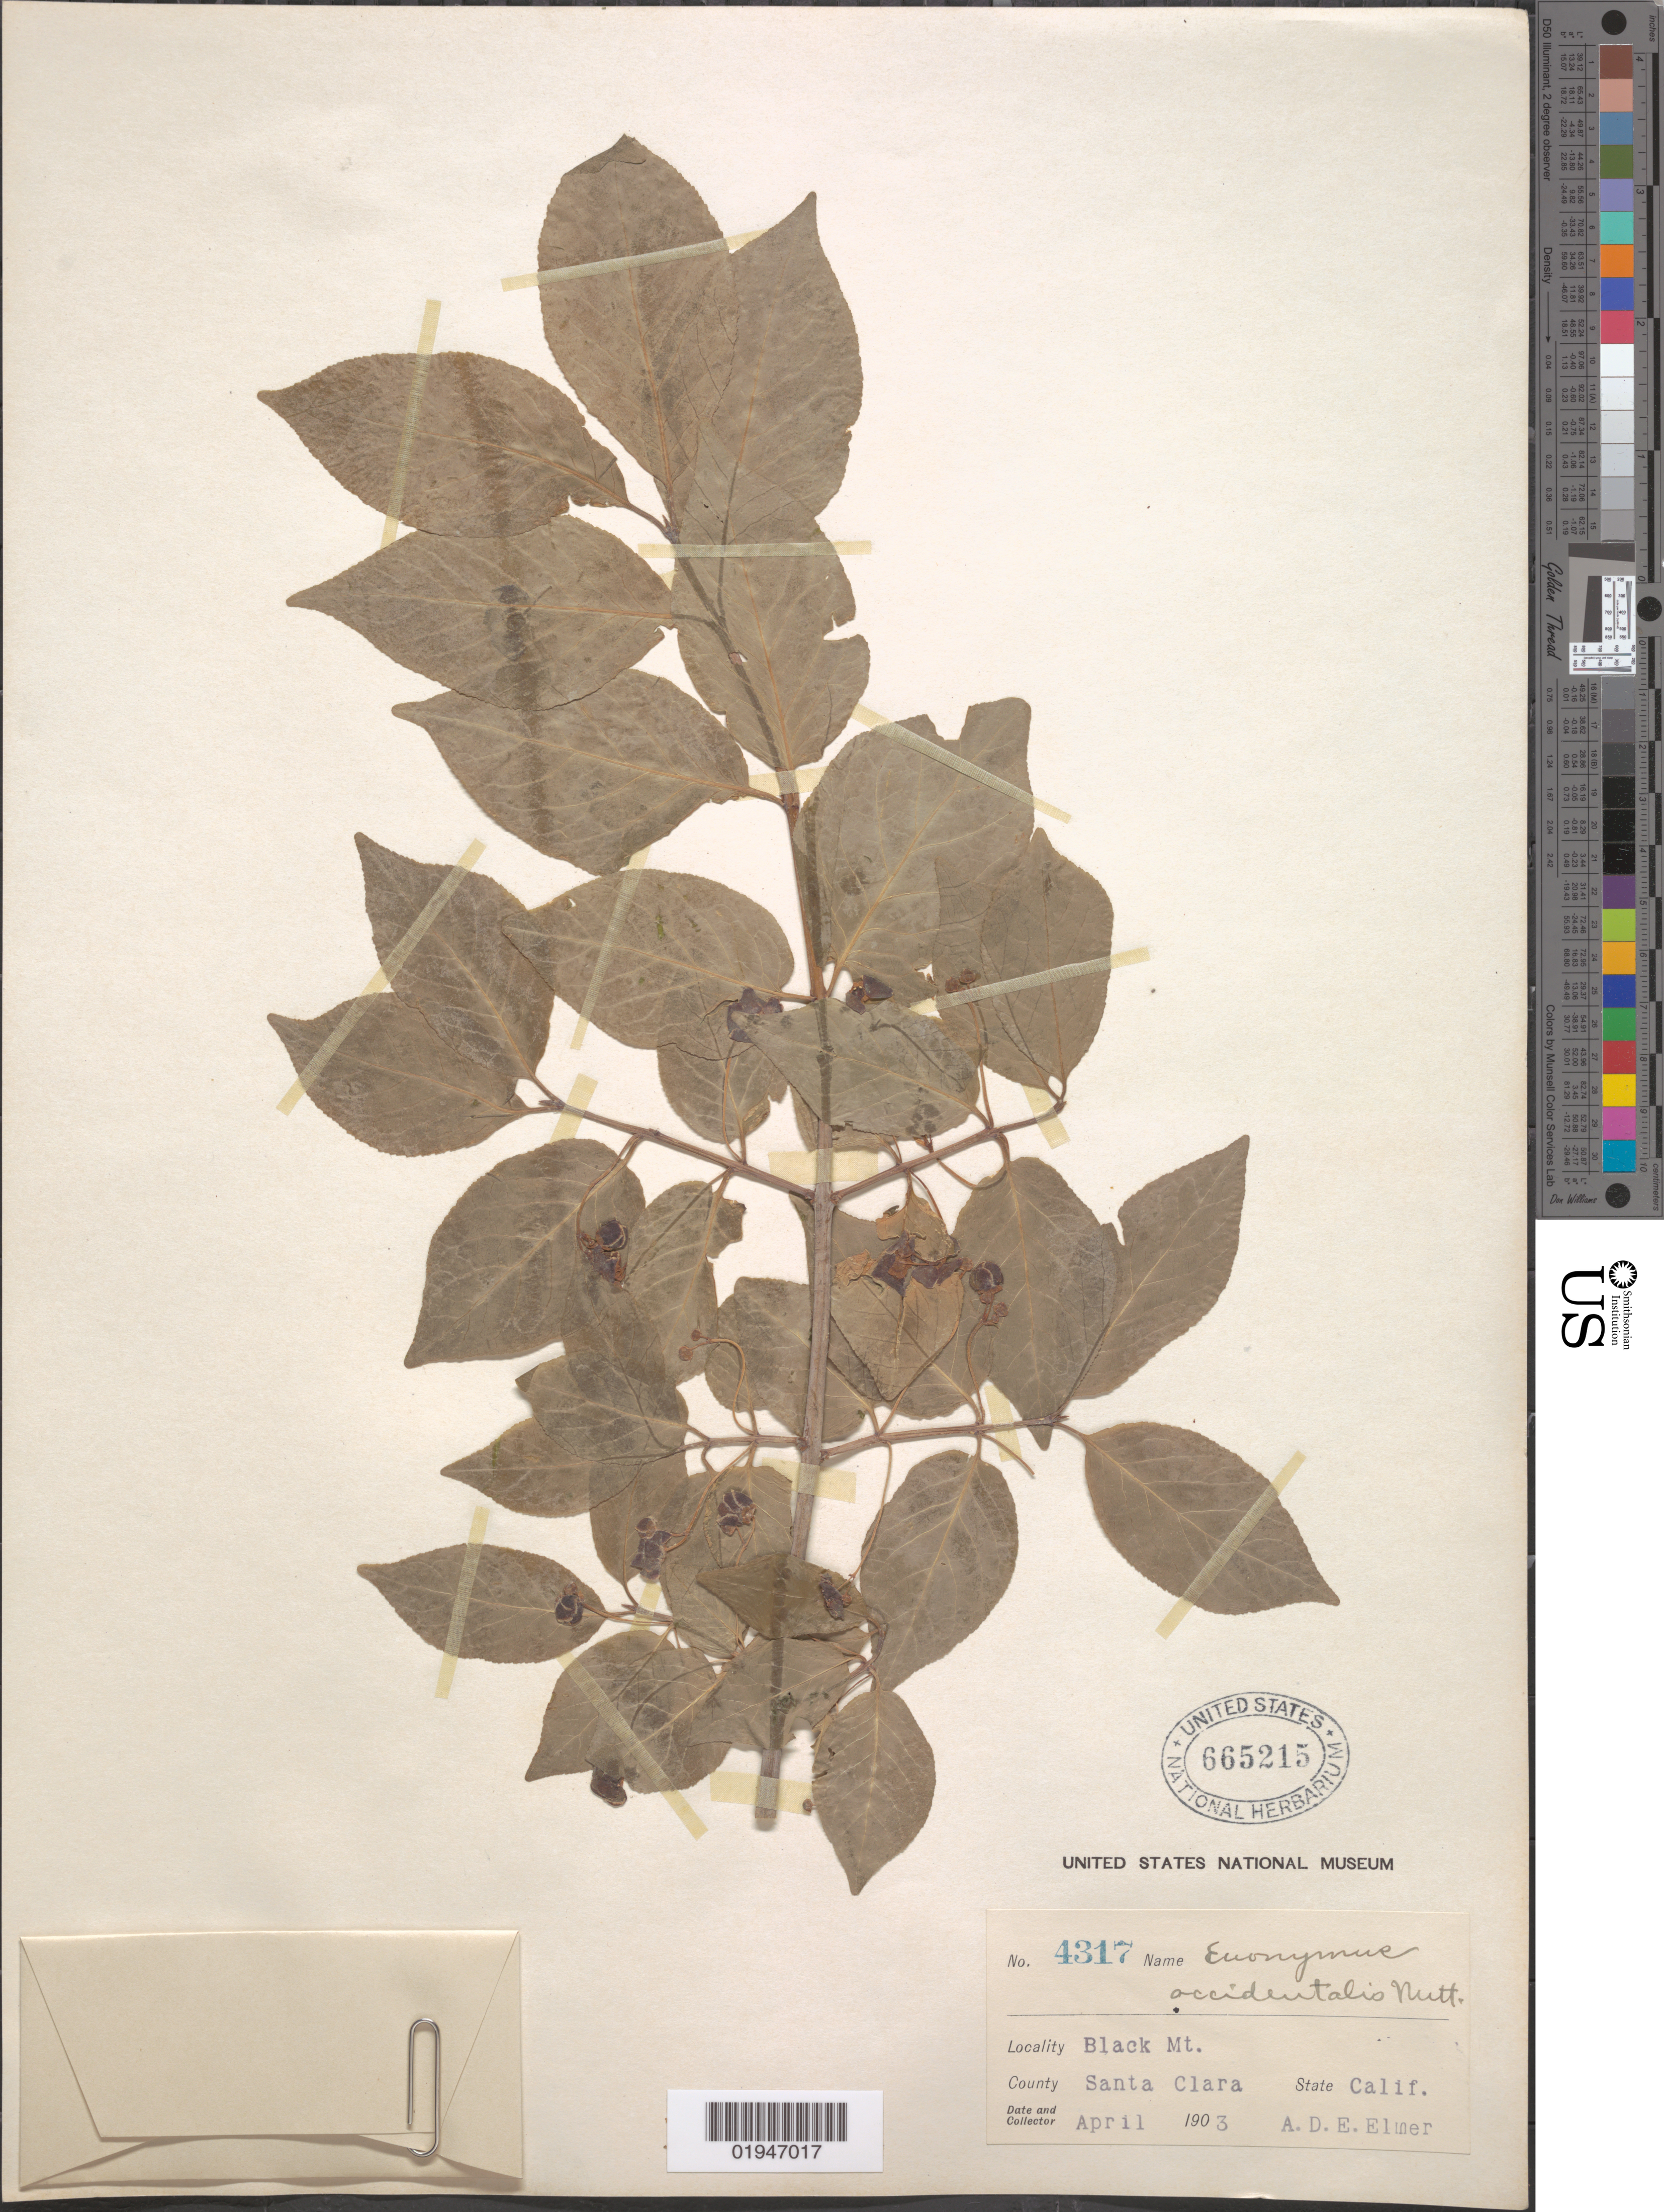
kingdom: Plantae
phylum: Tracheophyta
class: Magnoliopsida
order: Celastrales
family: Celastraceae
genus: Euonymus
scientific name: Euonymus occidentalis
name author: Nutt. ex Torr.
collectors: A. D. E. Elmer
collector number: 4317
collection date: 1903-04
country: United States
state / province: California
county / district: Santa Clara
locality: Black Mt.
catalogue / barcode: US 665215